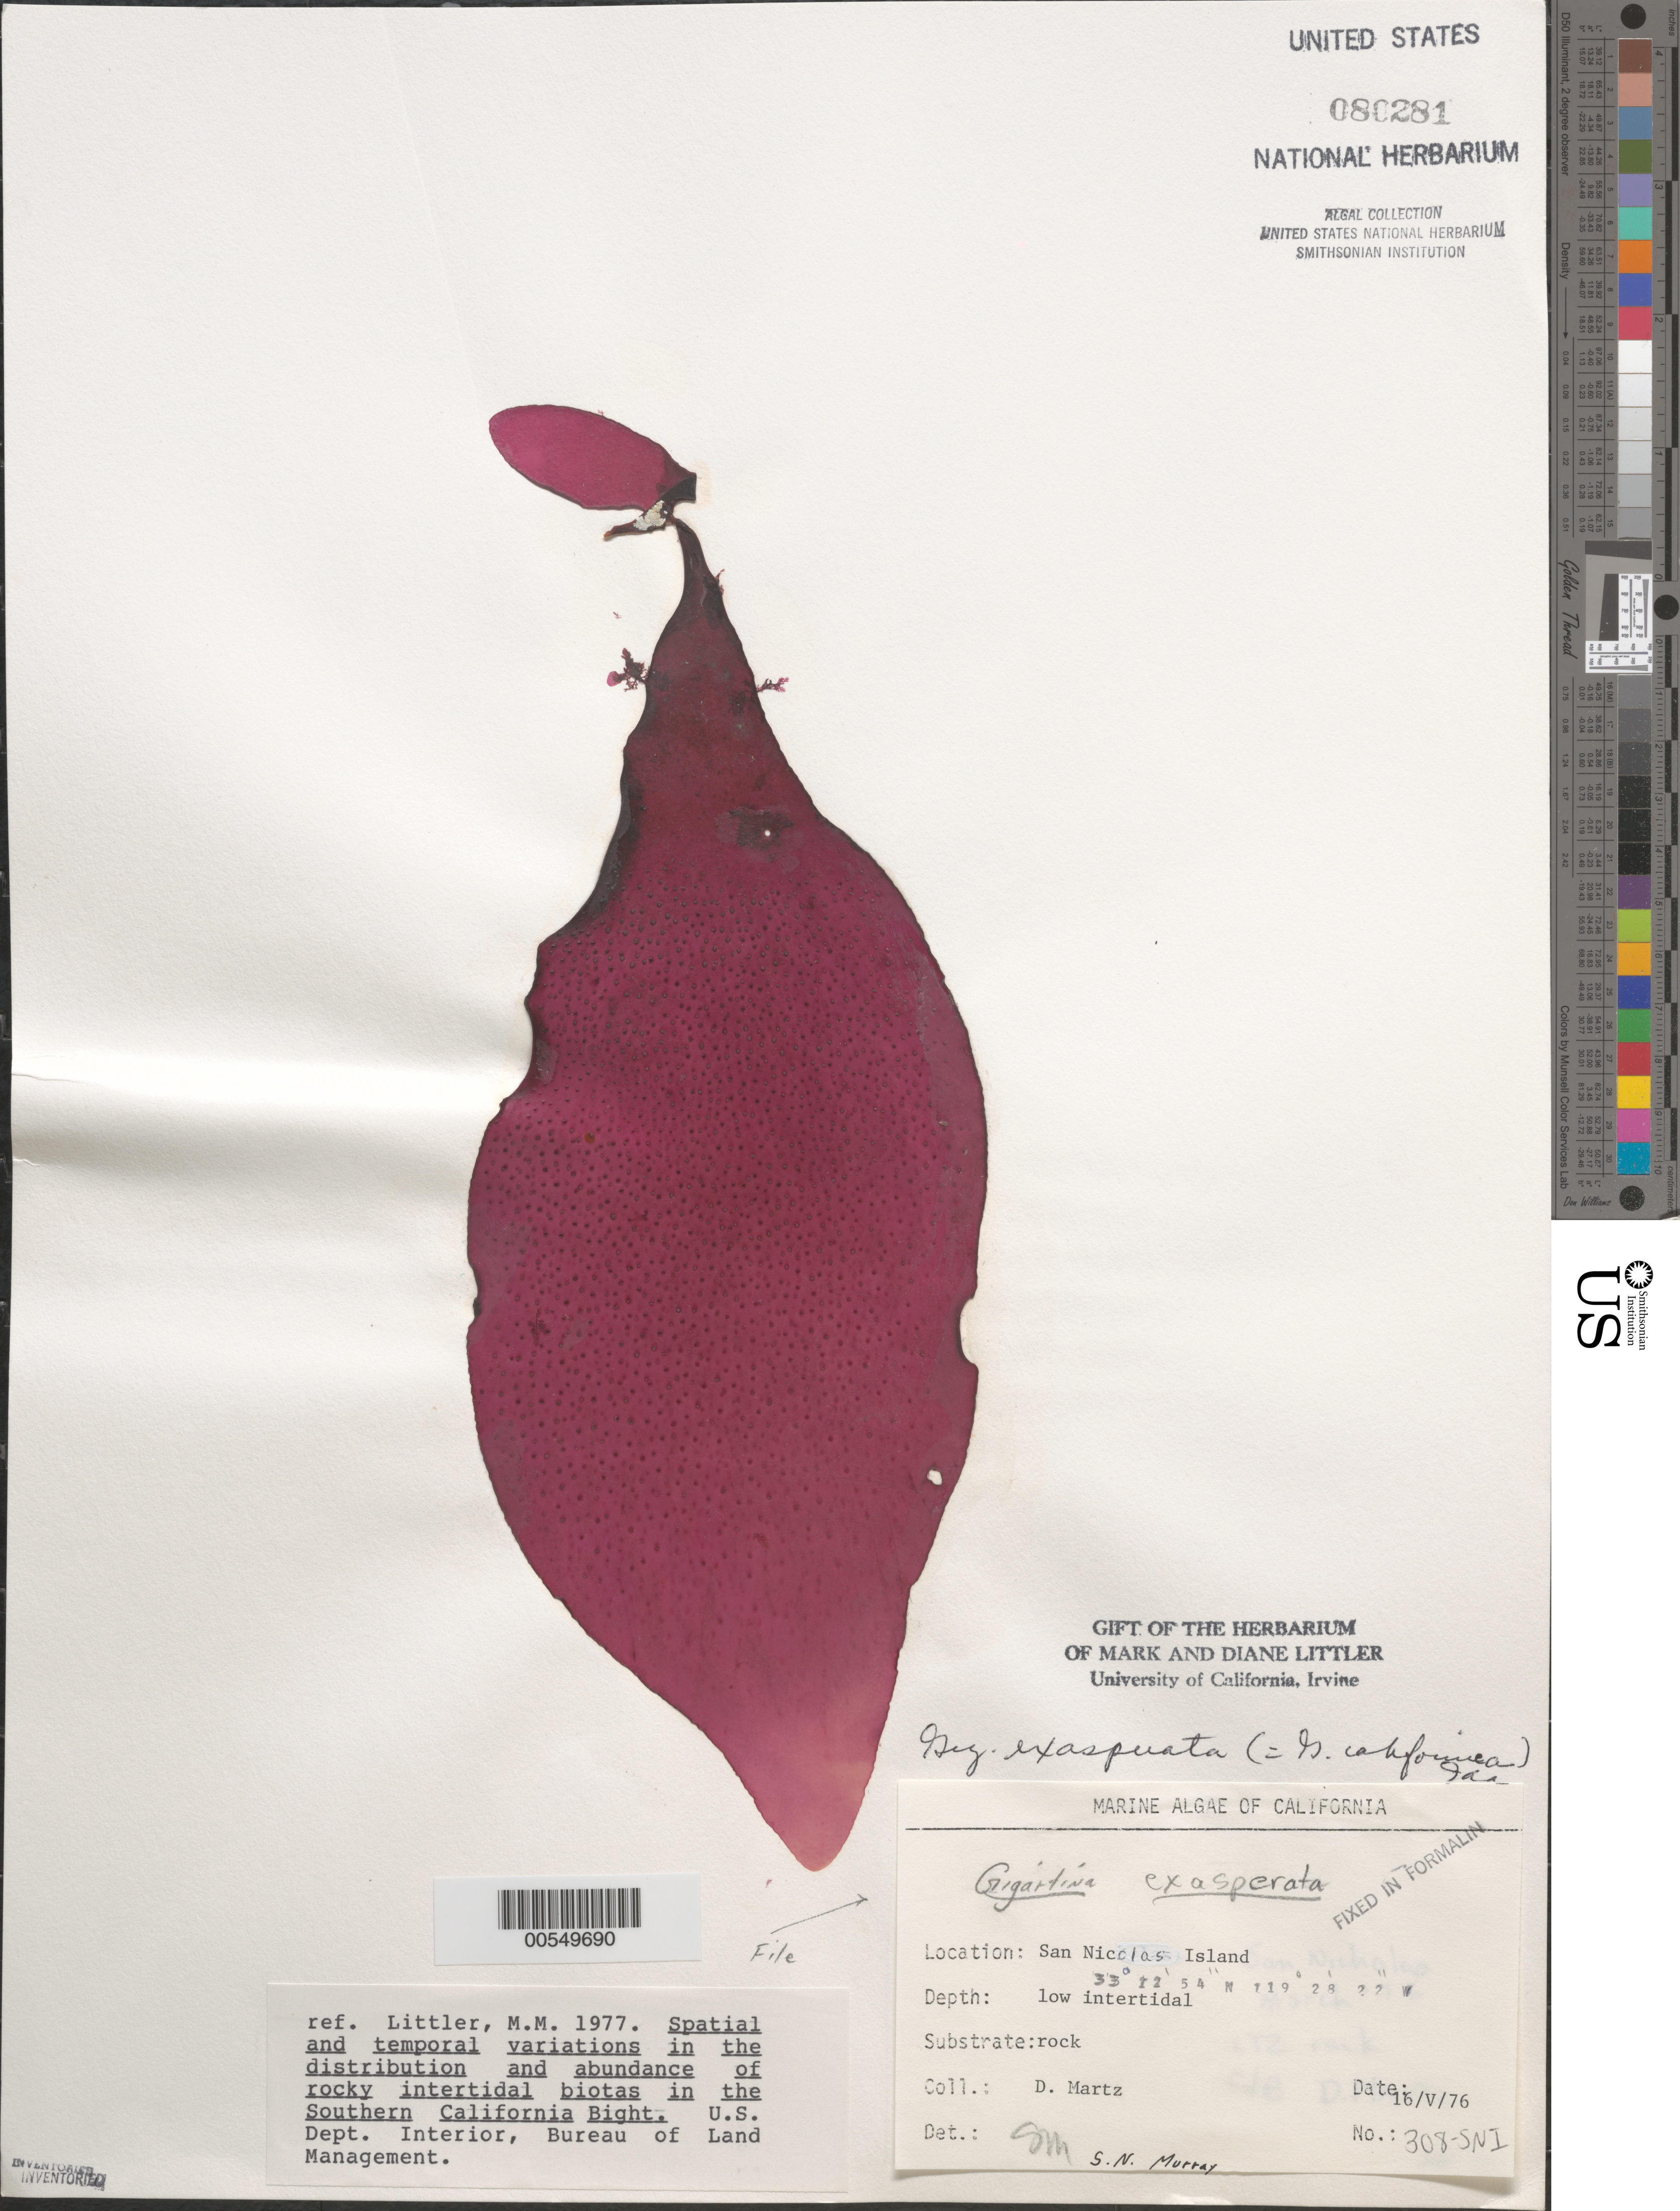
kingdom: Plantae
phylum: Rhodophyta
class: Florideophyceae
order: Gigartinales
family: Gigartinaceae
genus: Chondracanthus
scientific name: Chondracanthus exasperatus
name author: (Harv. & J. Bailey) J.R. Hughey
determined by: Algae name updating Project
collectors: D. Martz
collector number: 308-sni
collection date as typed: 16 May 1976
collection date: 1976-05-16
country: United States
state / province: California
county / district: Ventura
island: San Nicolas Island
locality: Dutch Harbor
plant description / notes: BLM-SOCALBIGHT Rocky Intertidal Survey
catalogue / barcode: US 80281